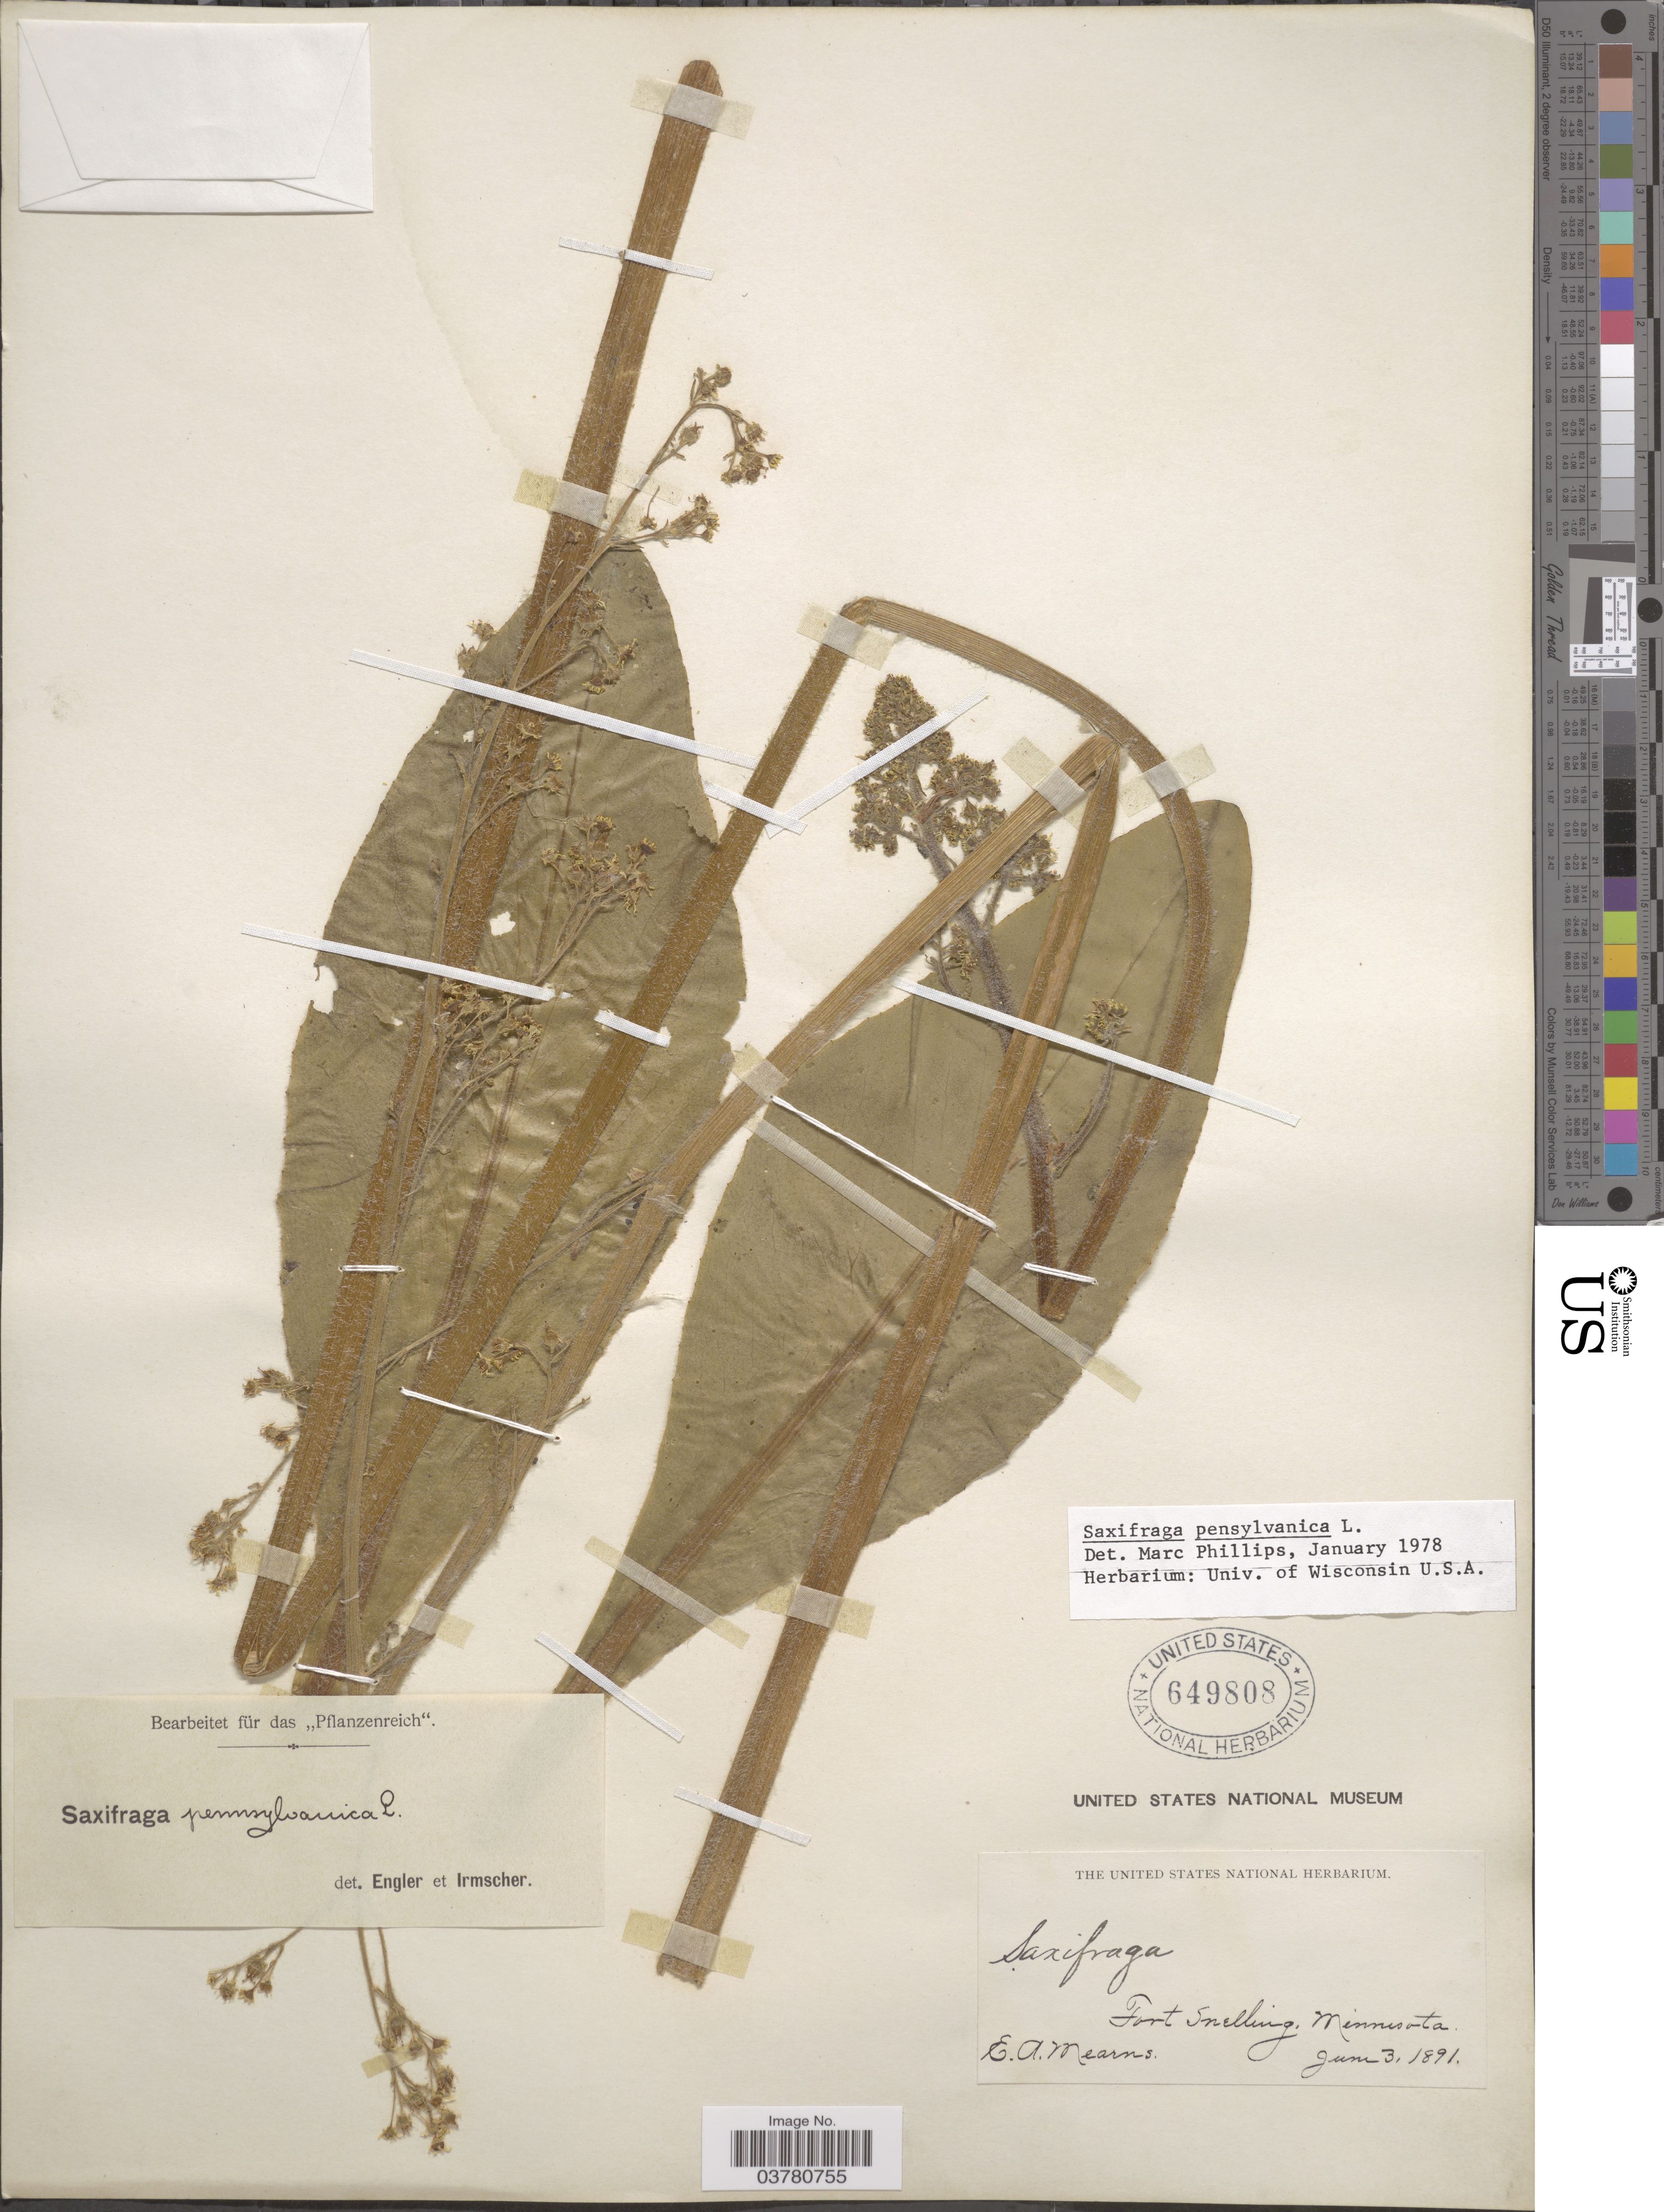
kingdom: Plantae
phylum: Tracheophyta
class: Magnoliopsida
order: Saxifragales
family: Saxifragaceae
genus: Micranthes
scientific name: Micranthes pensylvanica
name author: (L.) Haw.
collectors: E. A. Mearns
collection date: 1891-06-03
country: United States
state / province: Minnesota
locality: Fort Snelling.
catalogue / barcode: US 649808